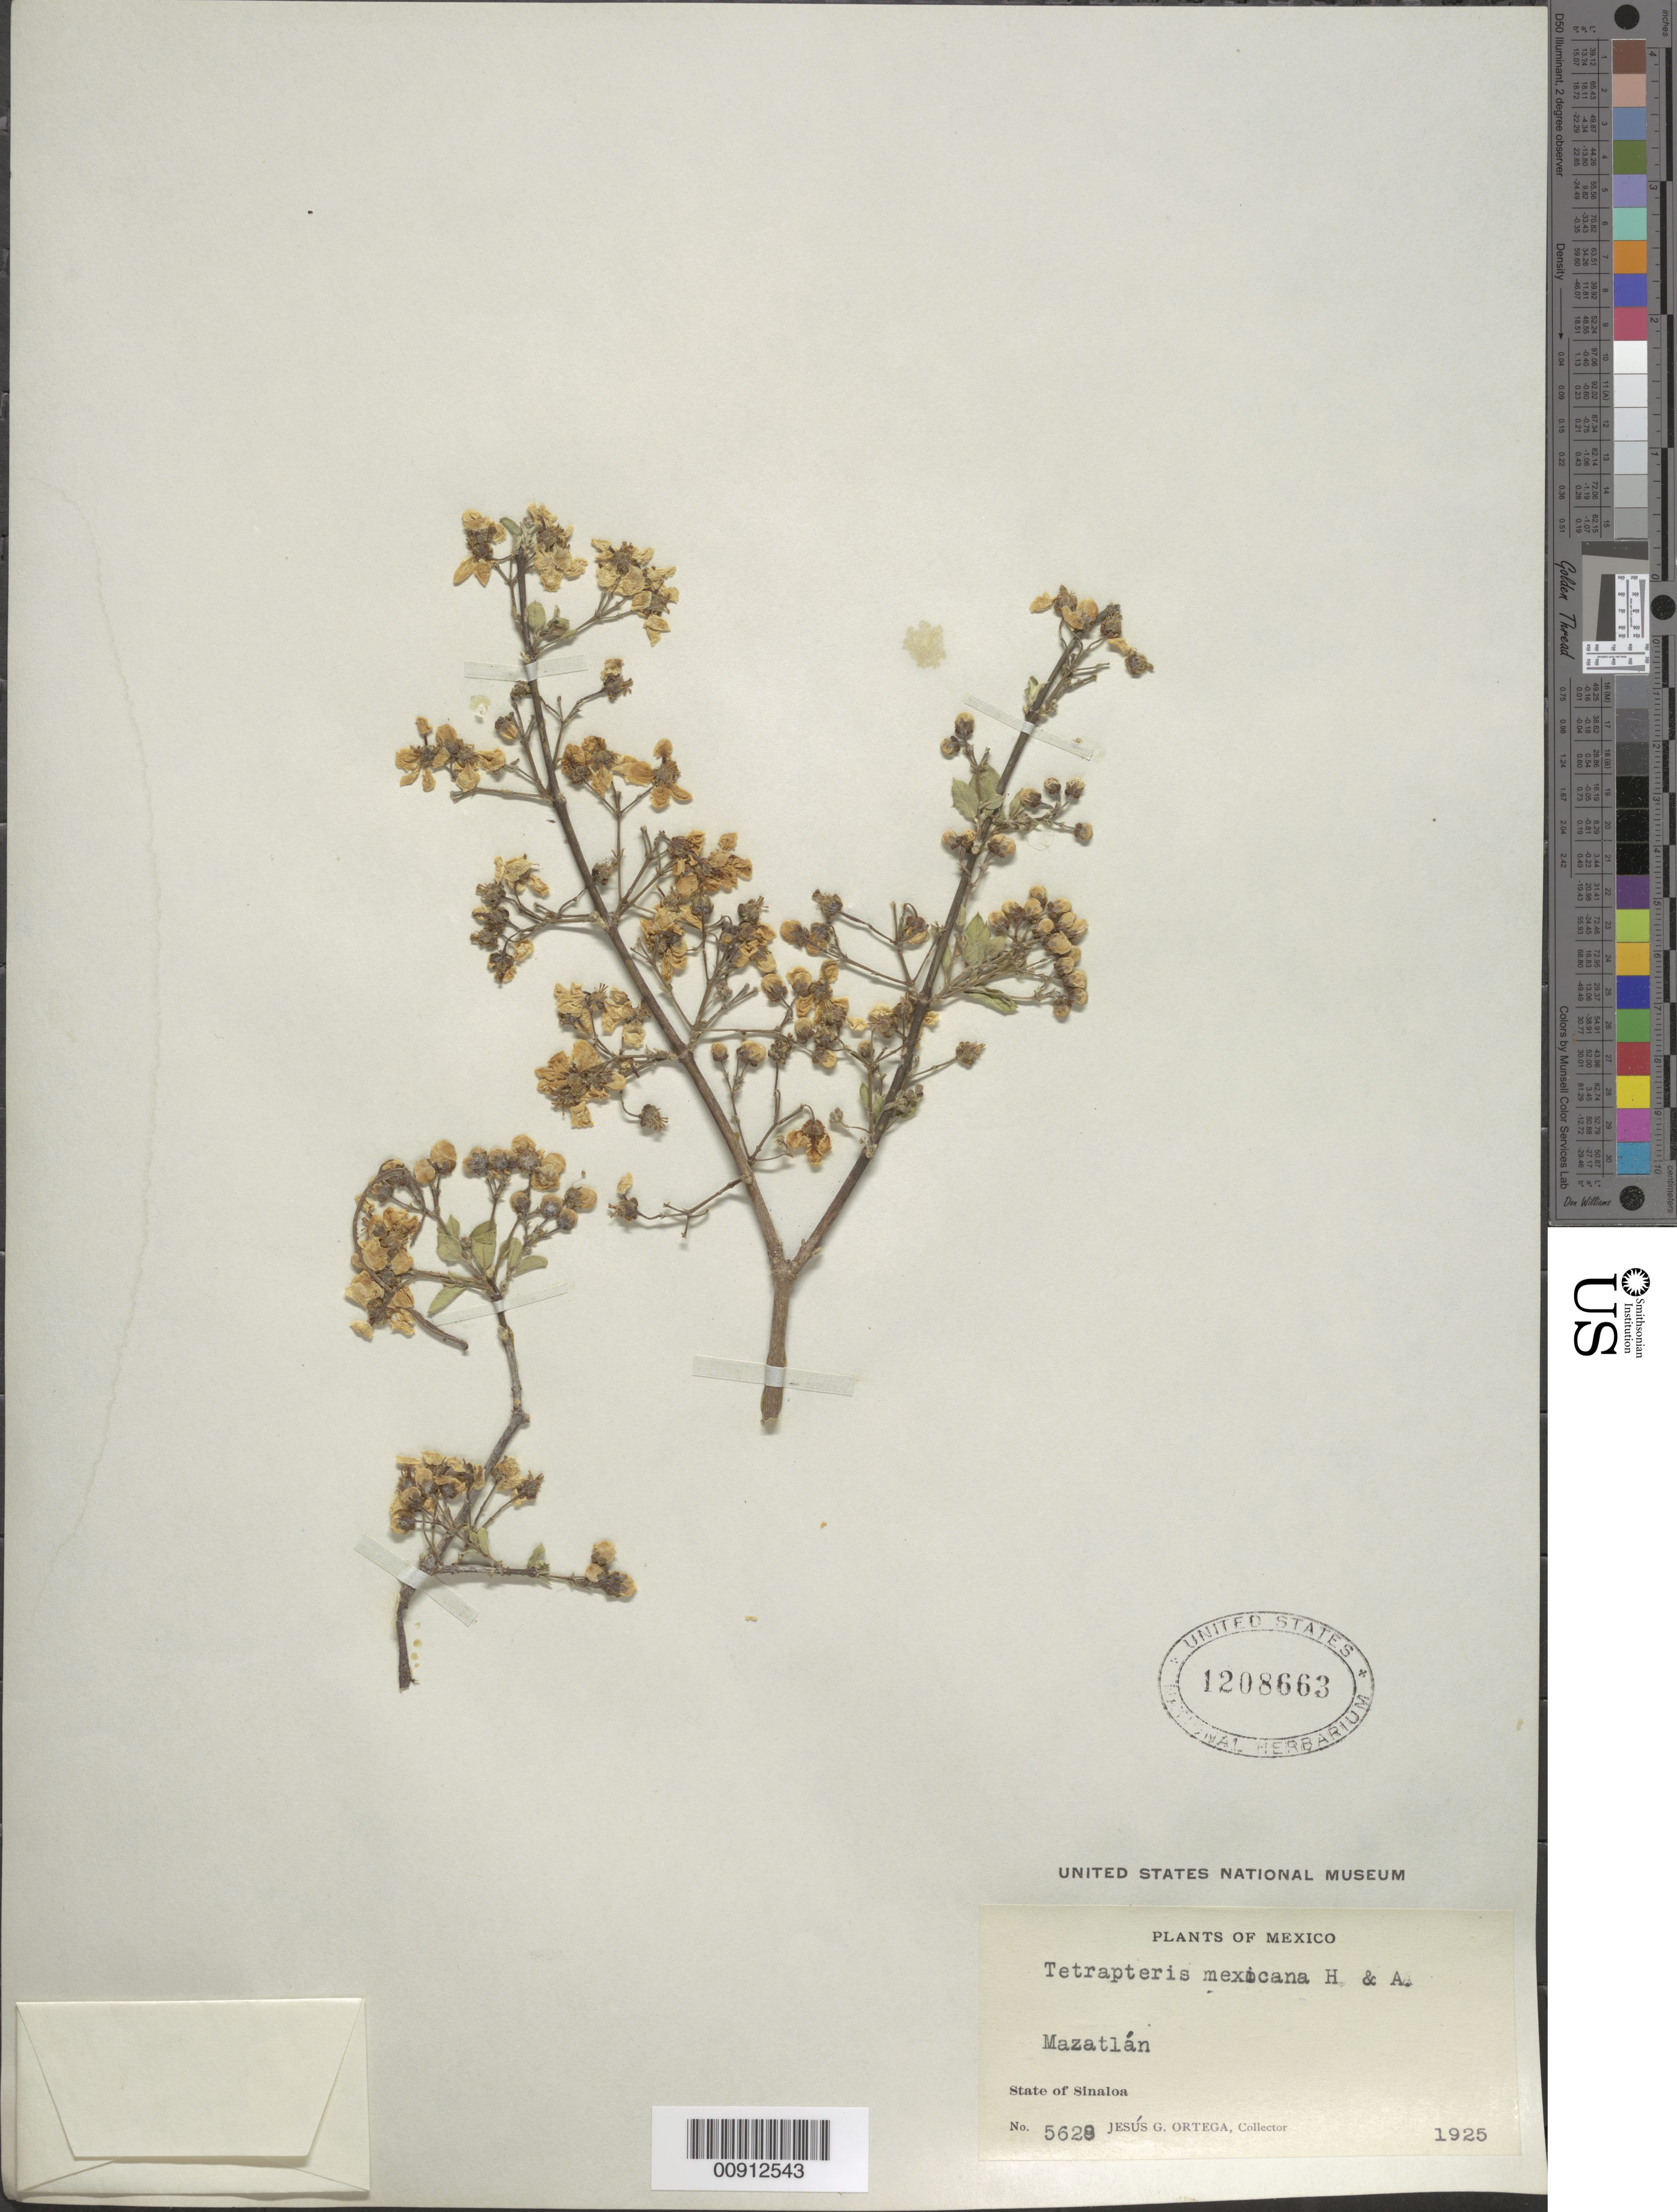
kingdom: Plantae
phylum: Tracheophyta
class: Magnoliopsida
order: Malpighiales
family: Malpighiaceae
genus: Tetrapterys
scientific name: Tetrapterys mexicana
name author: Hook. & Arn.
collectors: J. Ortega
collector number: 5628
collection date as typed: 1925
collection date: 1925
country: Mexico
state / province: Sinaloa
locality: Mazatlán, State of Sinaloa.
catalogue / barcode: US 1208663